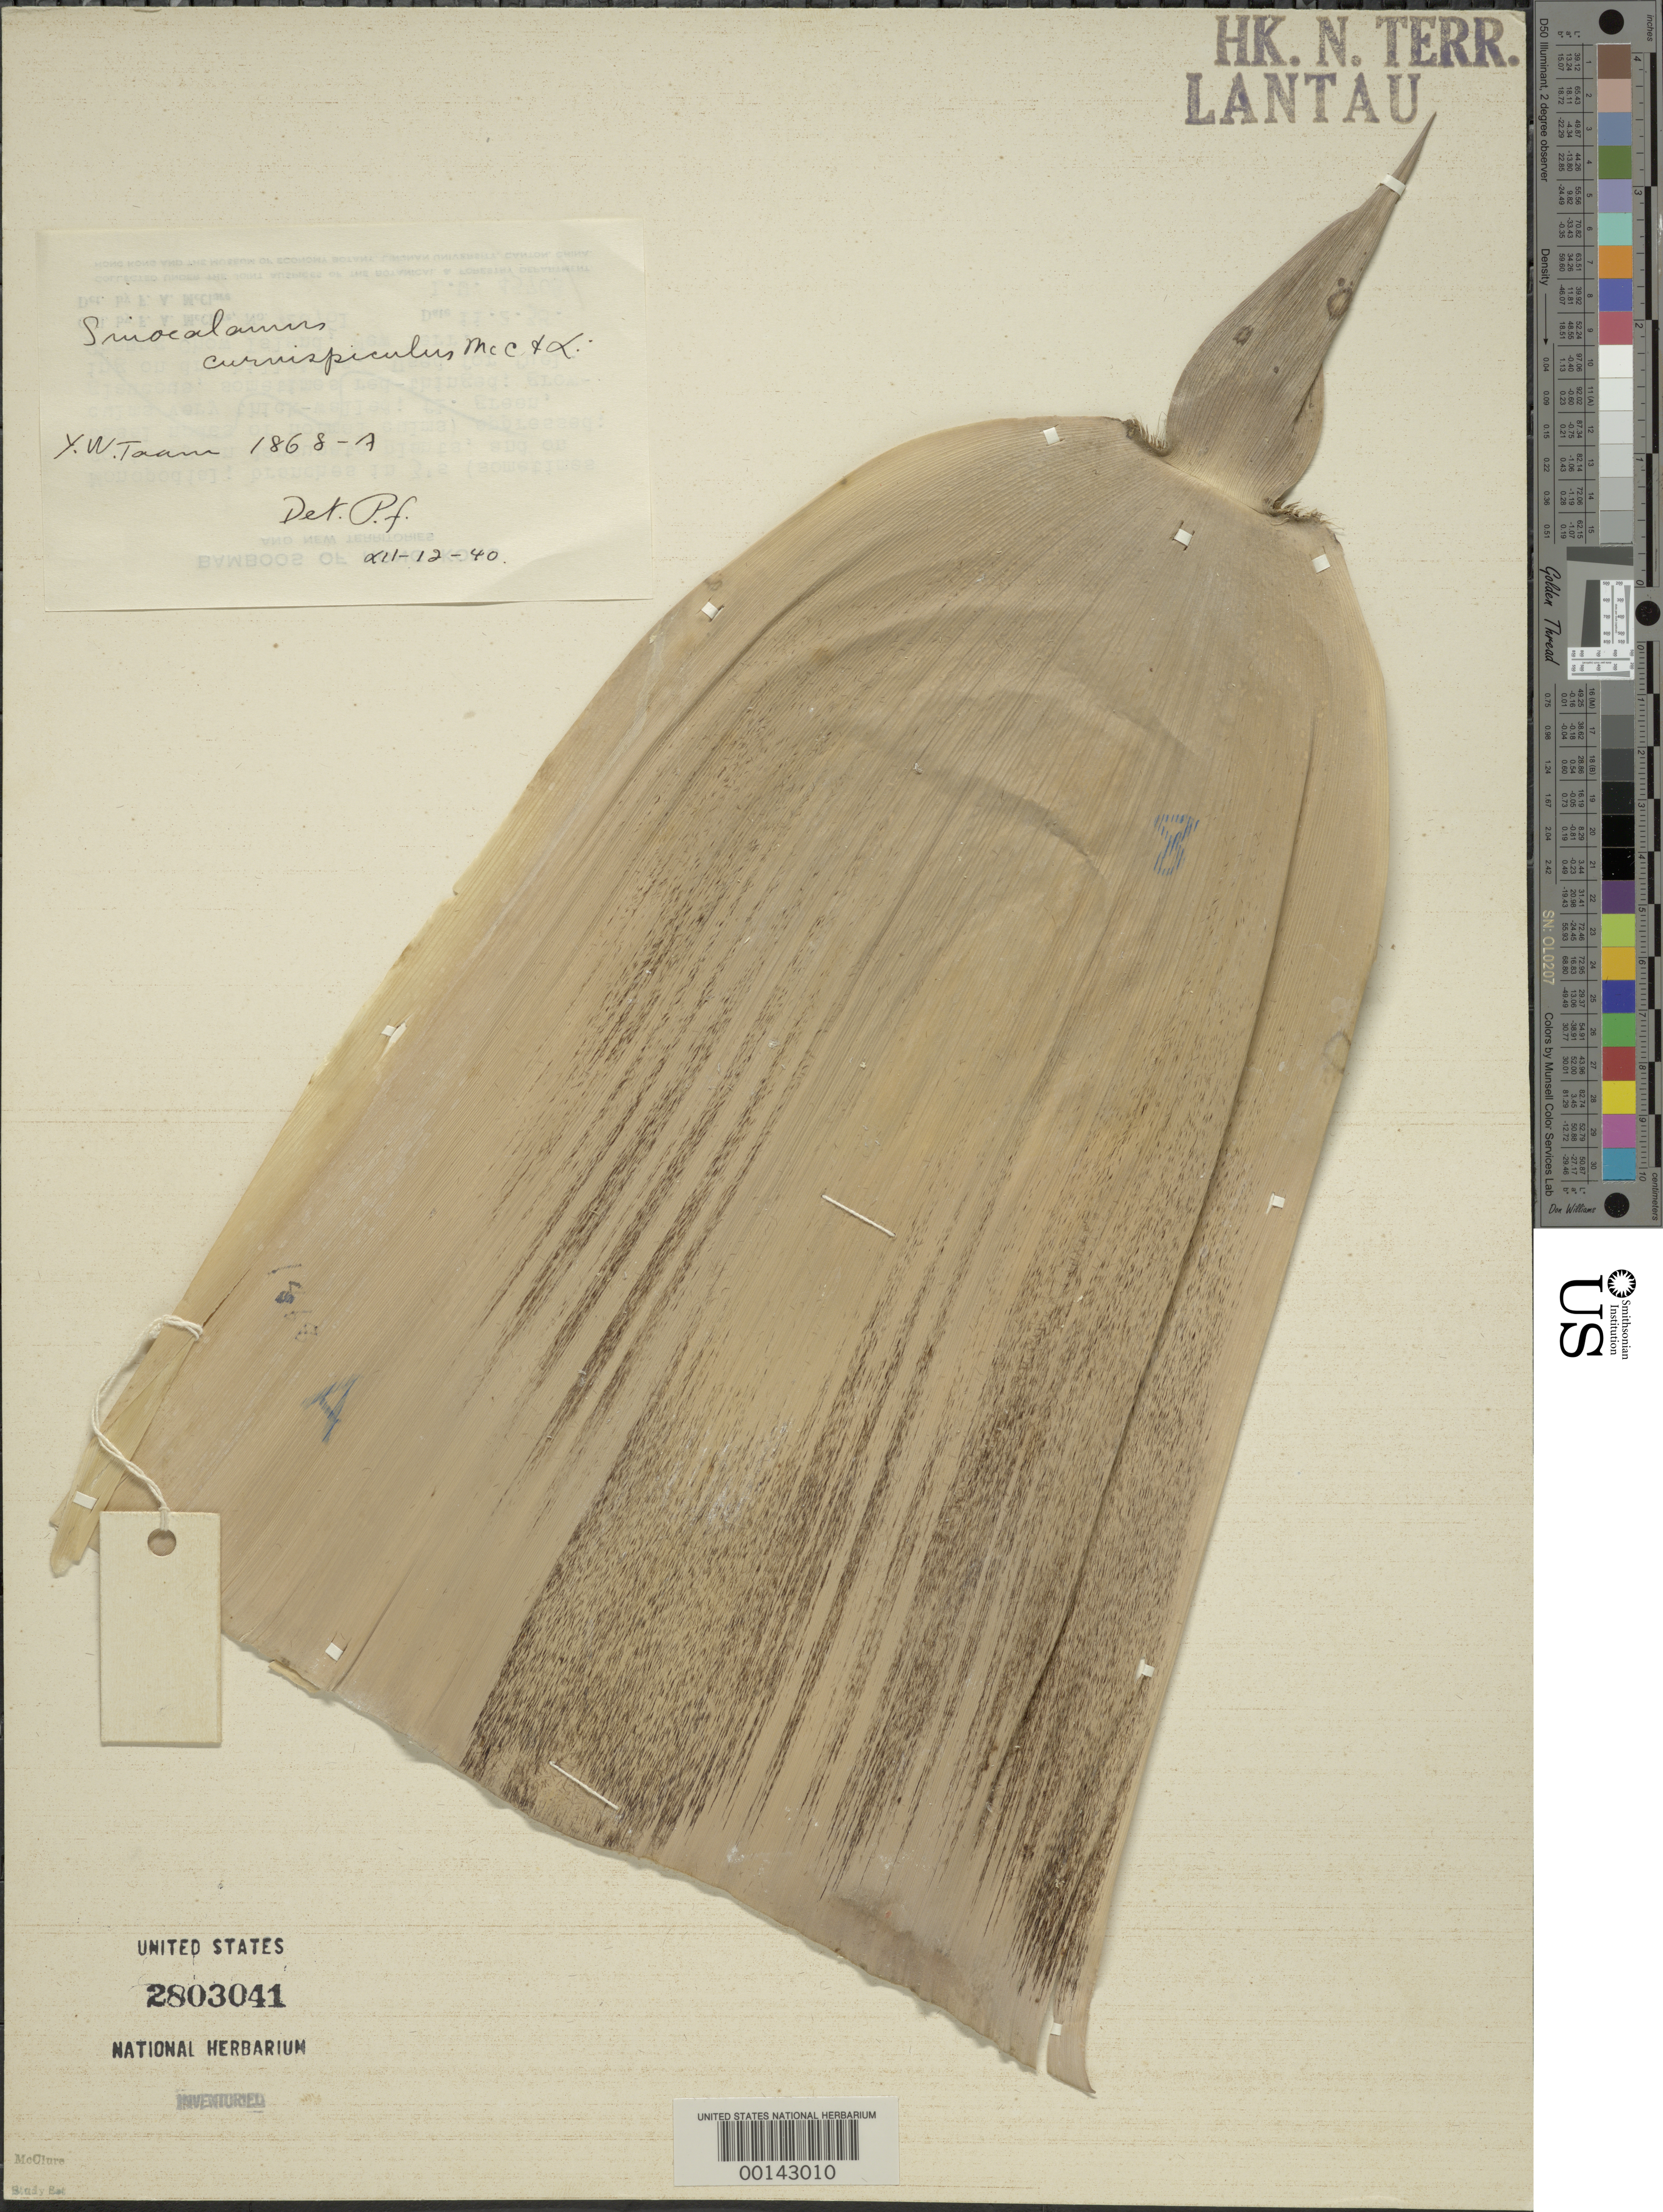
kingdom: Plantae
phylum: Tracheophyta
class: Liliopsida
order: Poales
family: Poaceae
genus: Sinocalamus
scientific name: Sinocalamus curtispiculus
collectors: Y. W. Taam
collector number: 1868 A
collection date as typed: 12 Dec 1940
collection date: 1940-12-12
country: China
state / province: Hong Kong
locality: Lantau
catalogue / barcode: US 2803041